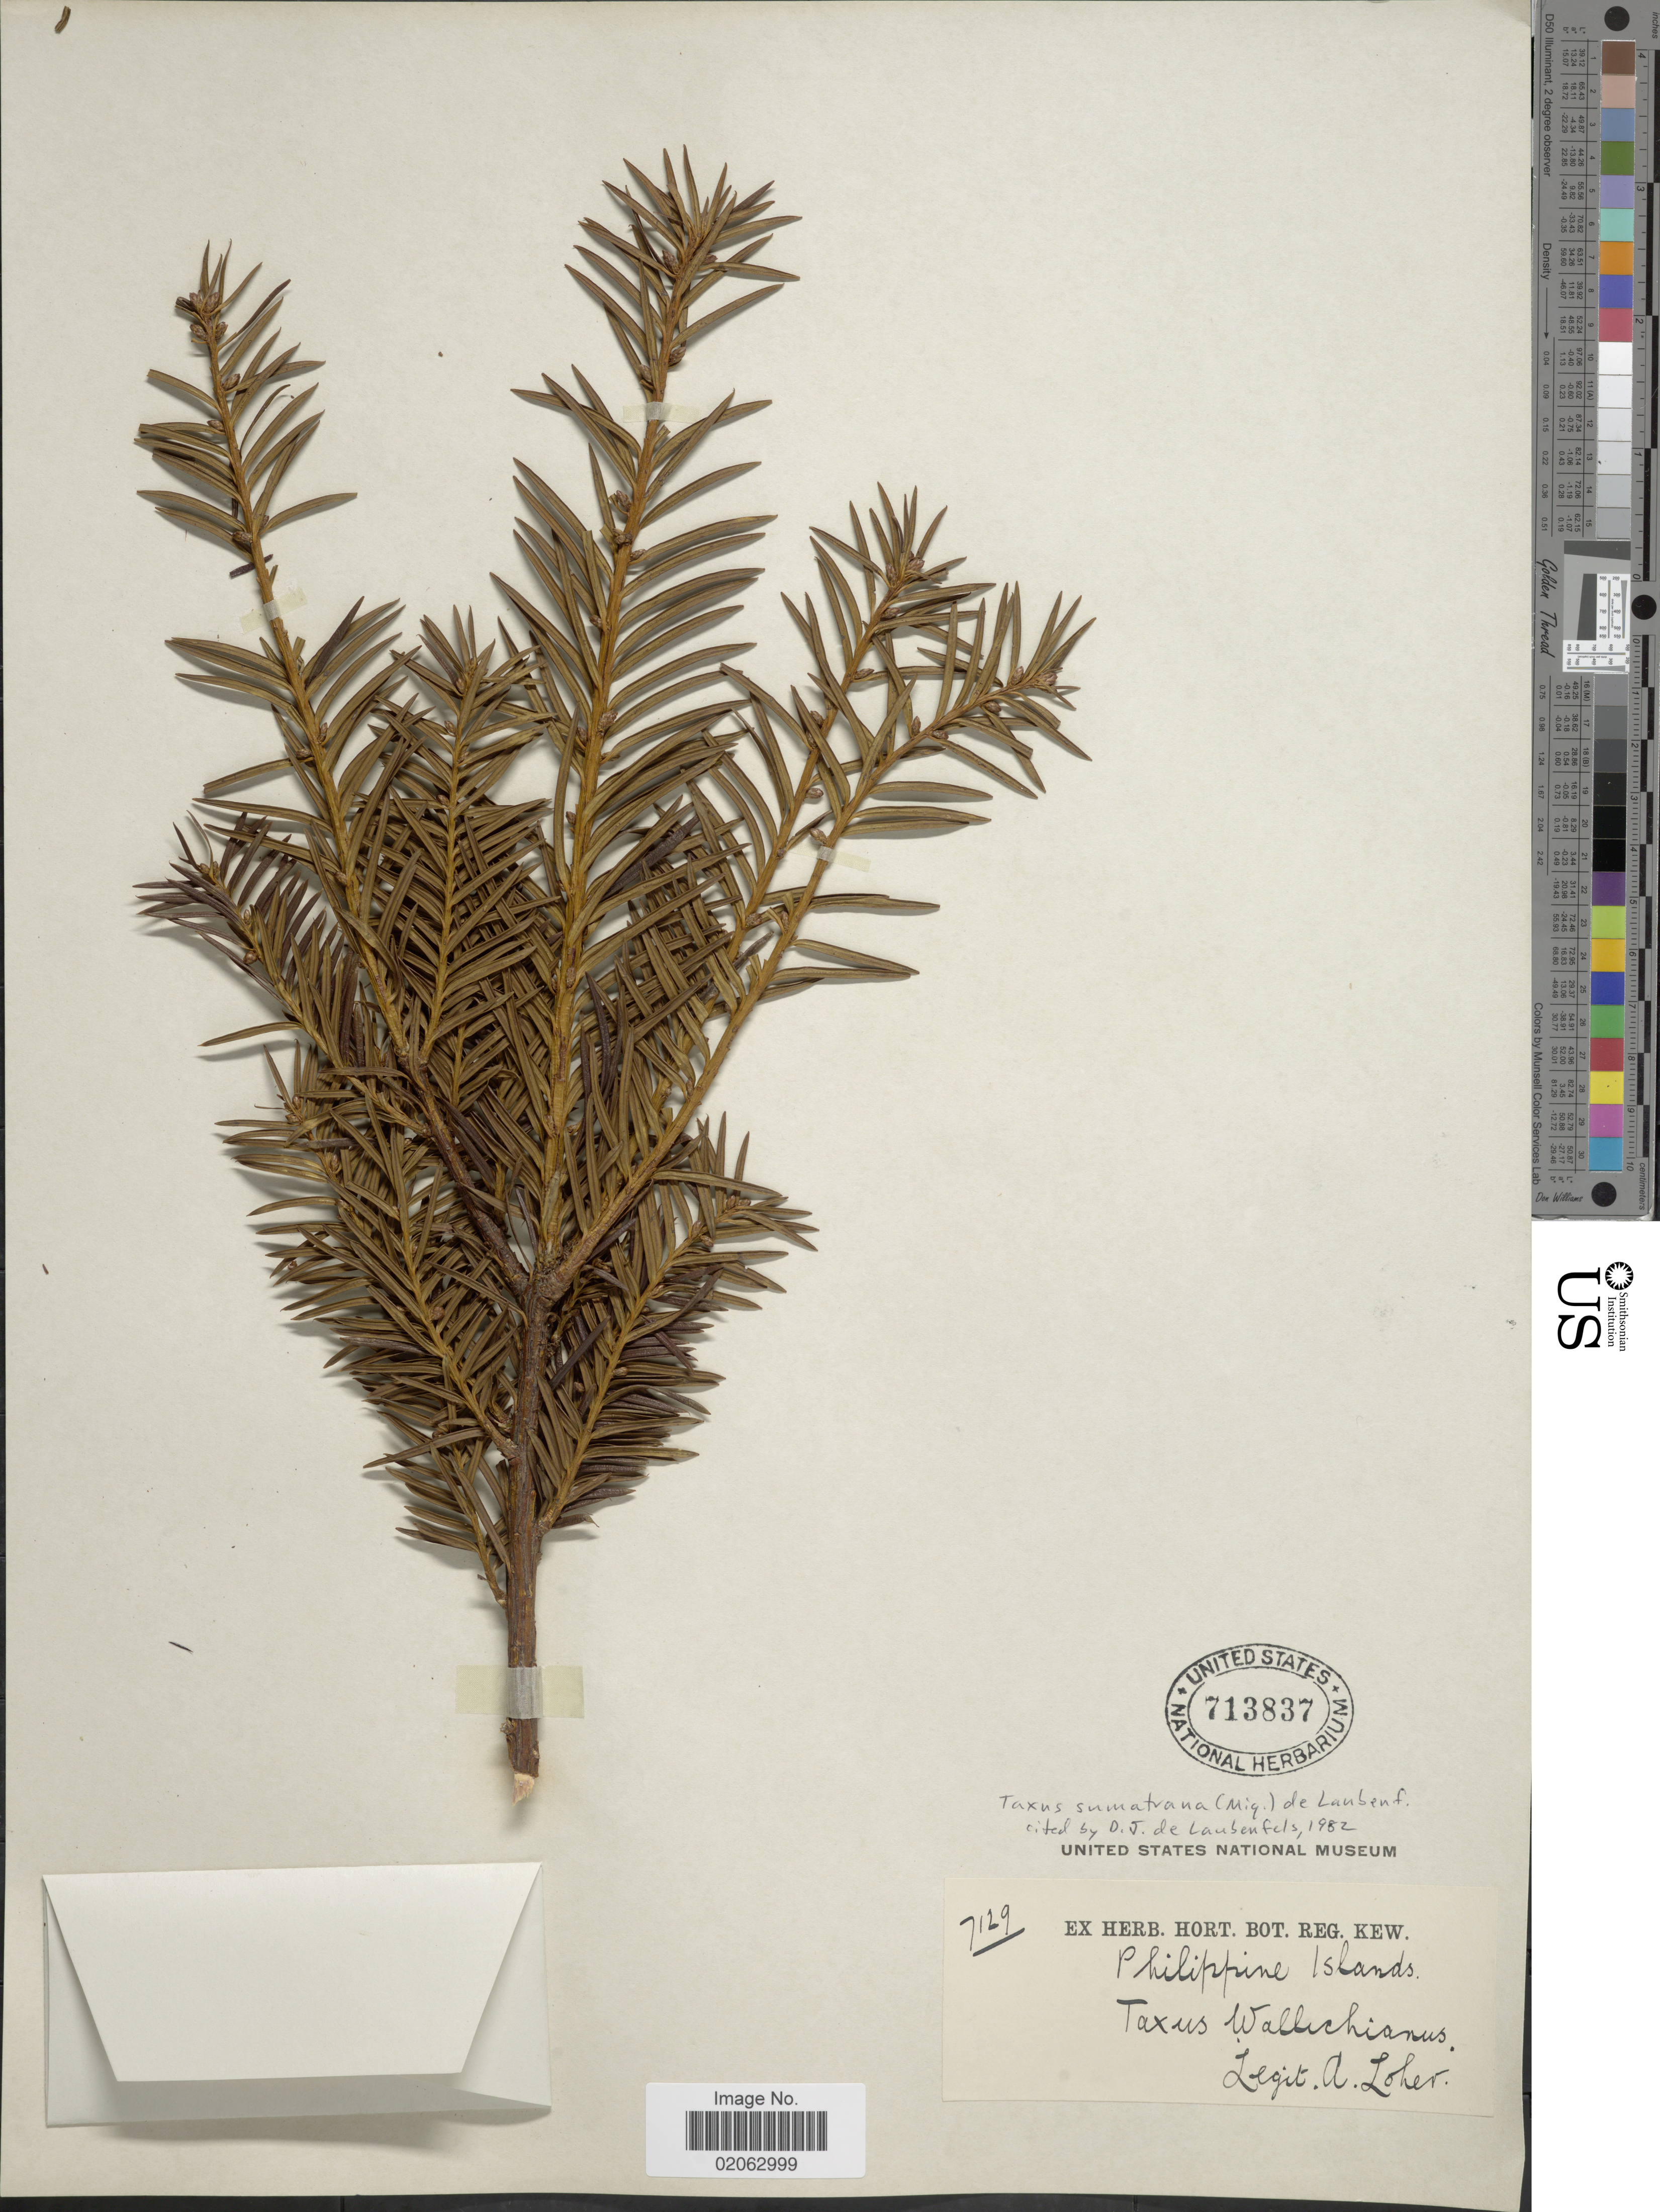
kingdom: Plantae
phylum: Tracheophyta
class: Pinopsida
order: Pinales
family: Taxaceae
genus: Taxus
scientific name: Taxus sumatrana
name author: (Miq.) de Laub.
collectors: A. Loher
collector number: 7129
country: Philippines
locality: Philippine Islands.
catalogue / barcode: US 713837